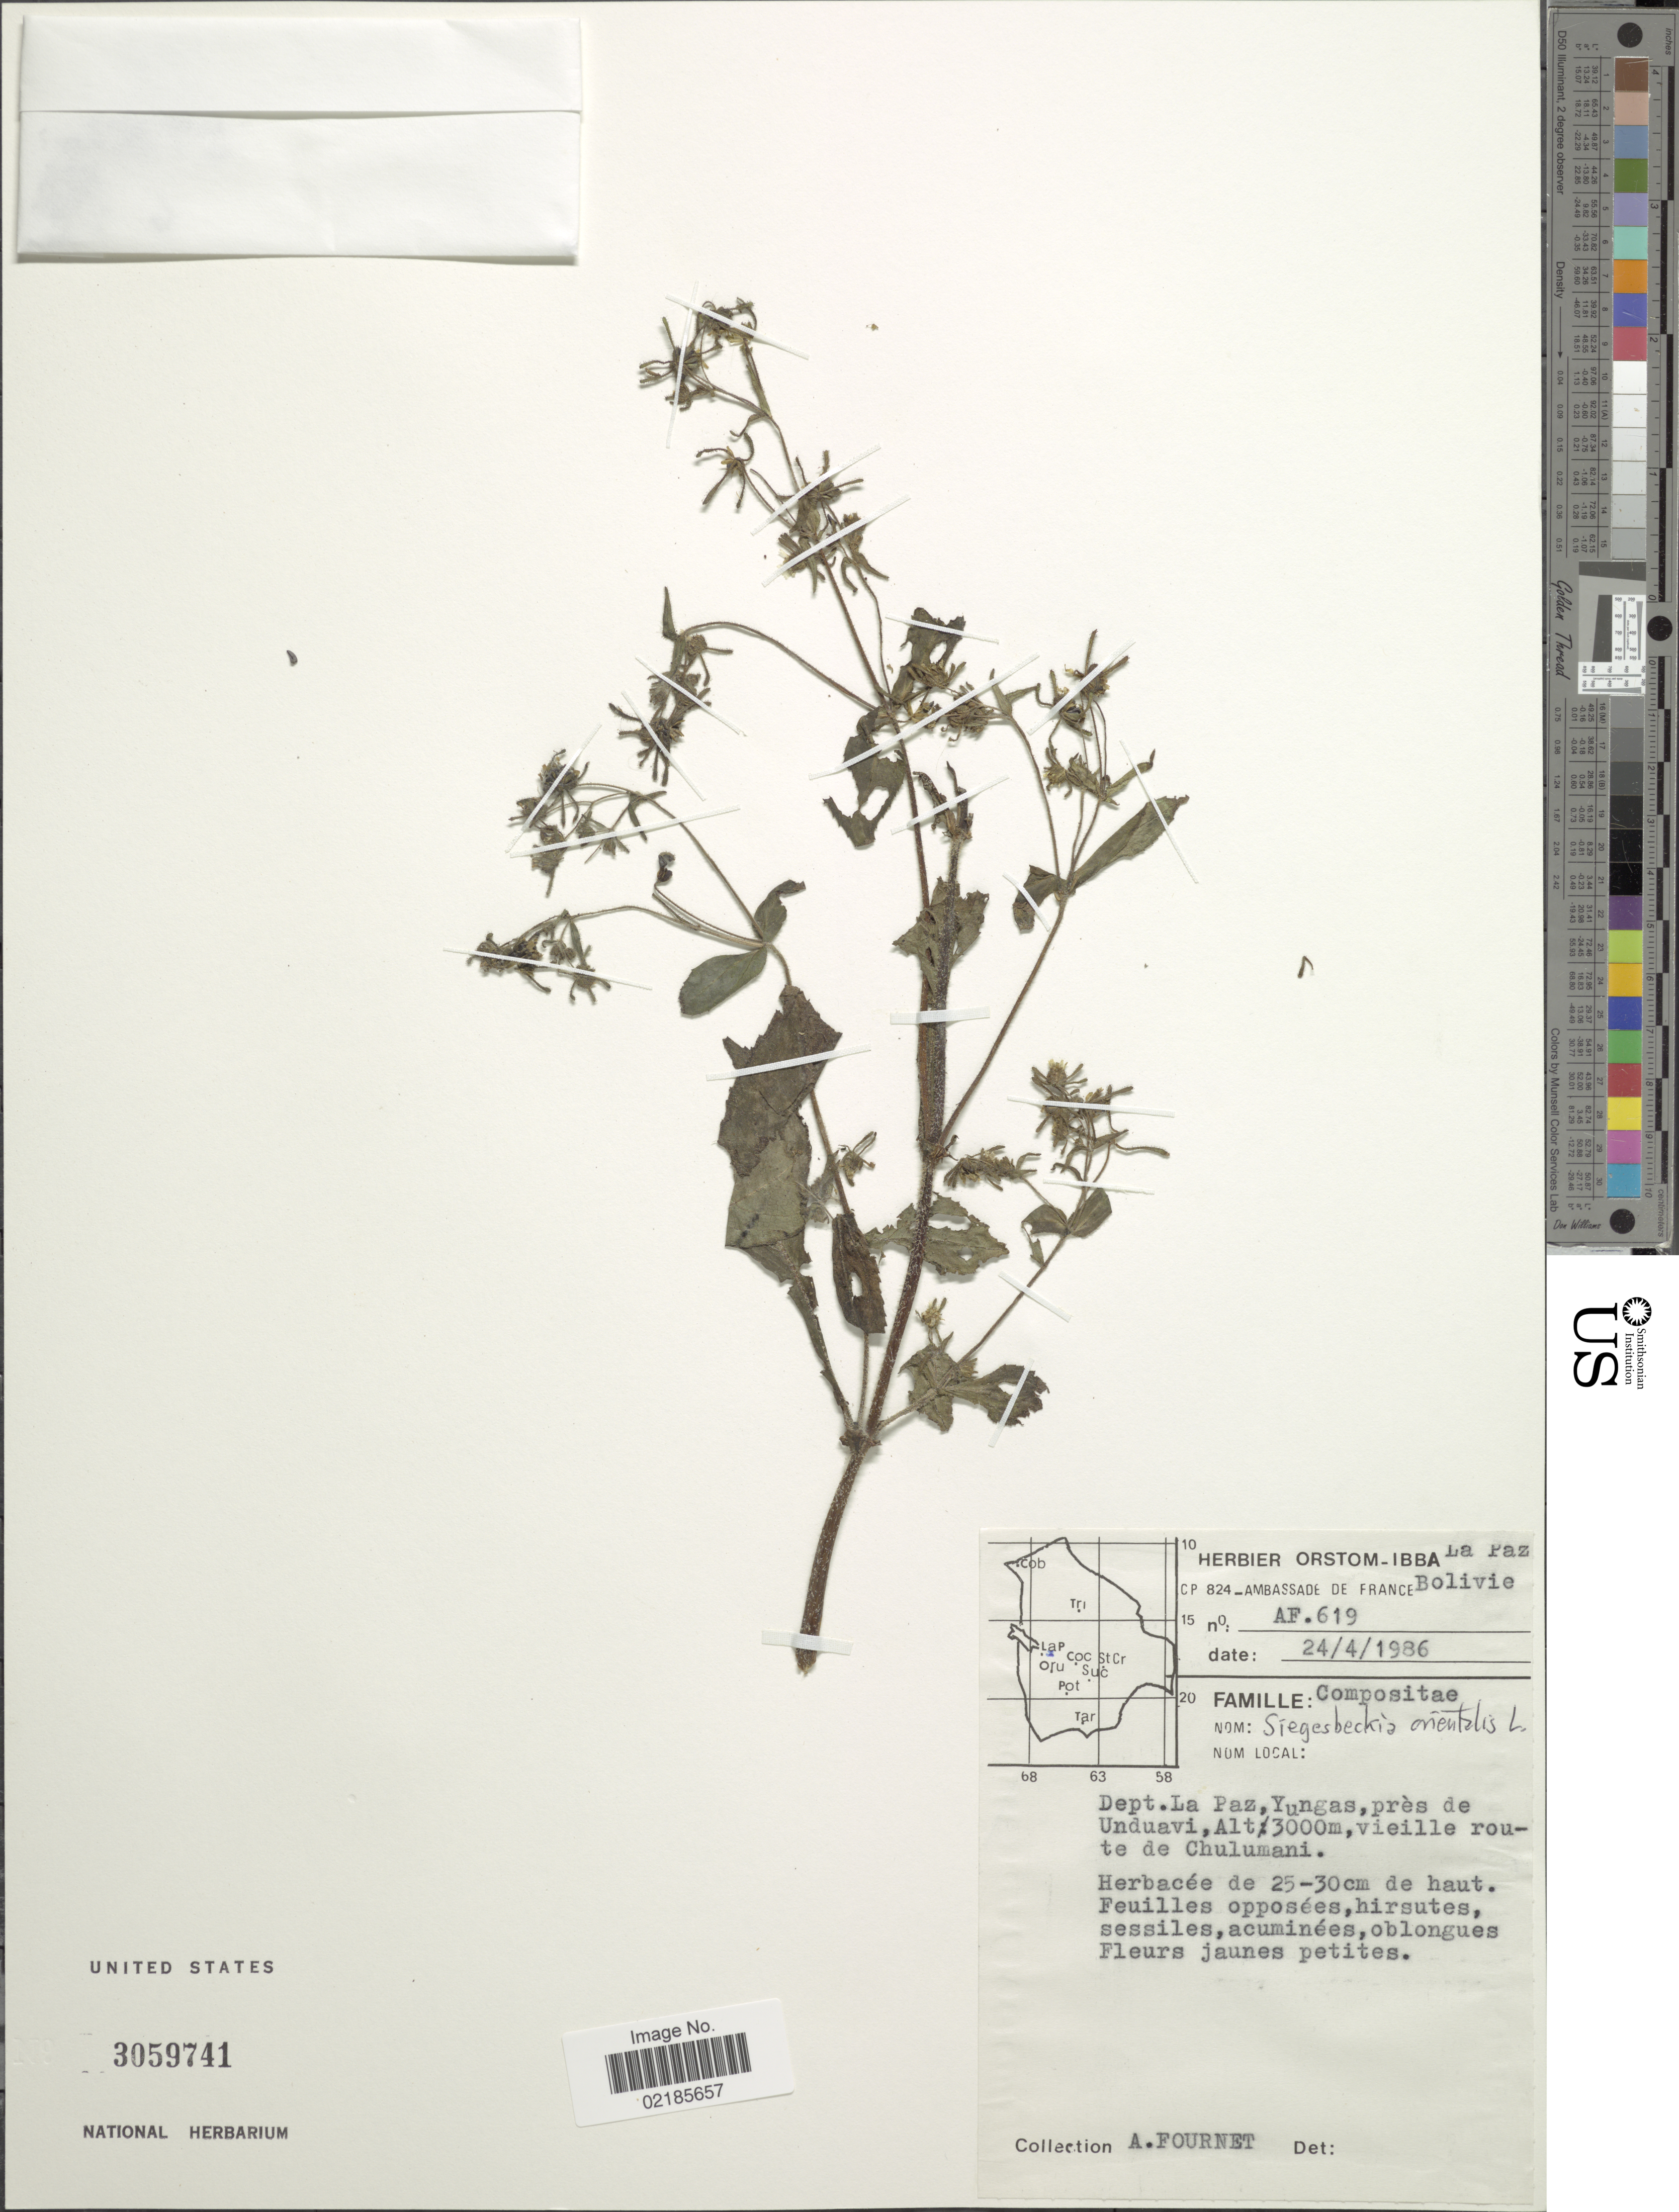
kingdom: Plantae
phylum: Tracheophyta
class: Magnoliopsida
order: Asterales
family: Asteraceae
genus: Sigesbeckia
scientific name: Sigesbeckia jorullensis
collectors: A. Fournet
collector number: AF619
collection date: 1986-04-24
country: Bolivia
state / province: La Paz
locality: Yungas, prés de Unduavi, vieelle route de Chulumani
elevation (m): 3000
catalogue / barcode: US 3059741